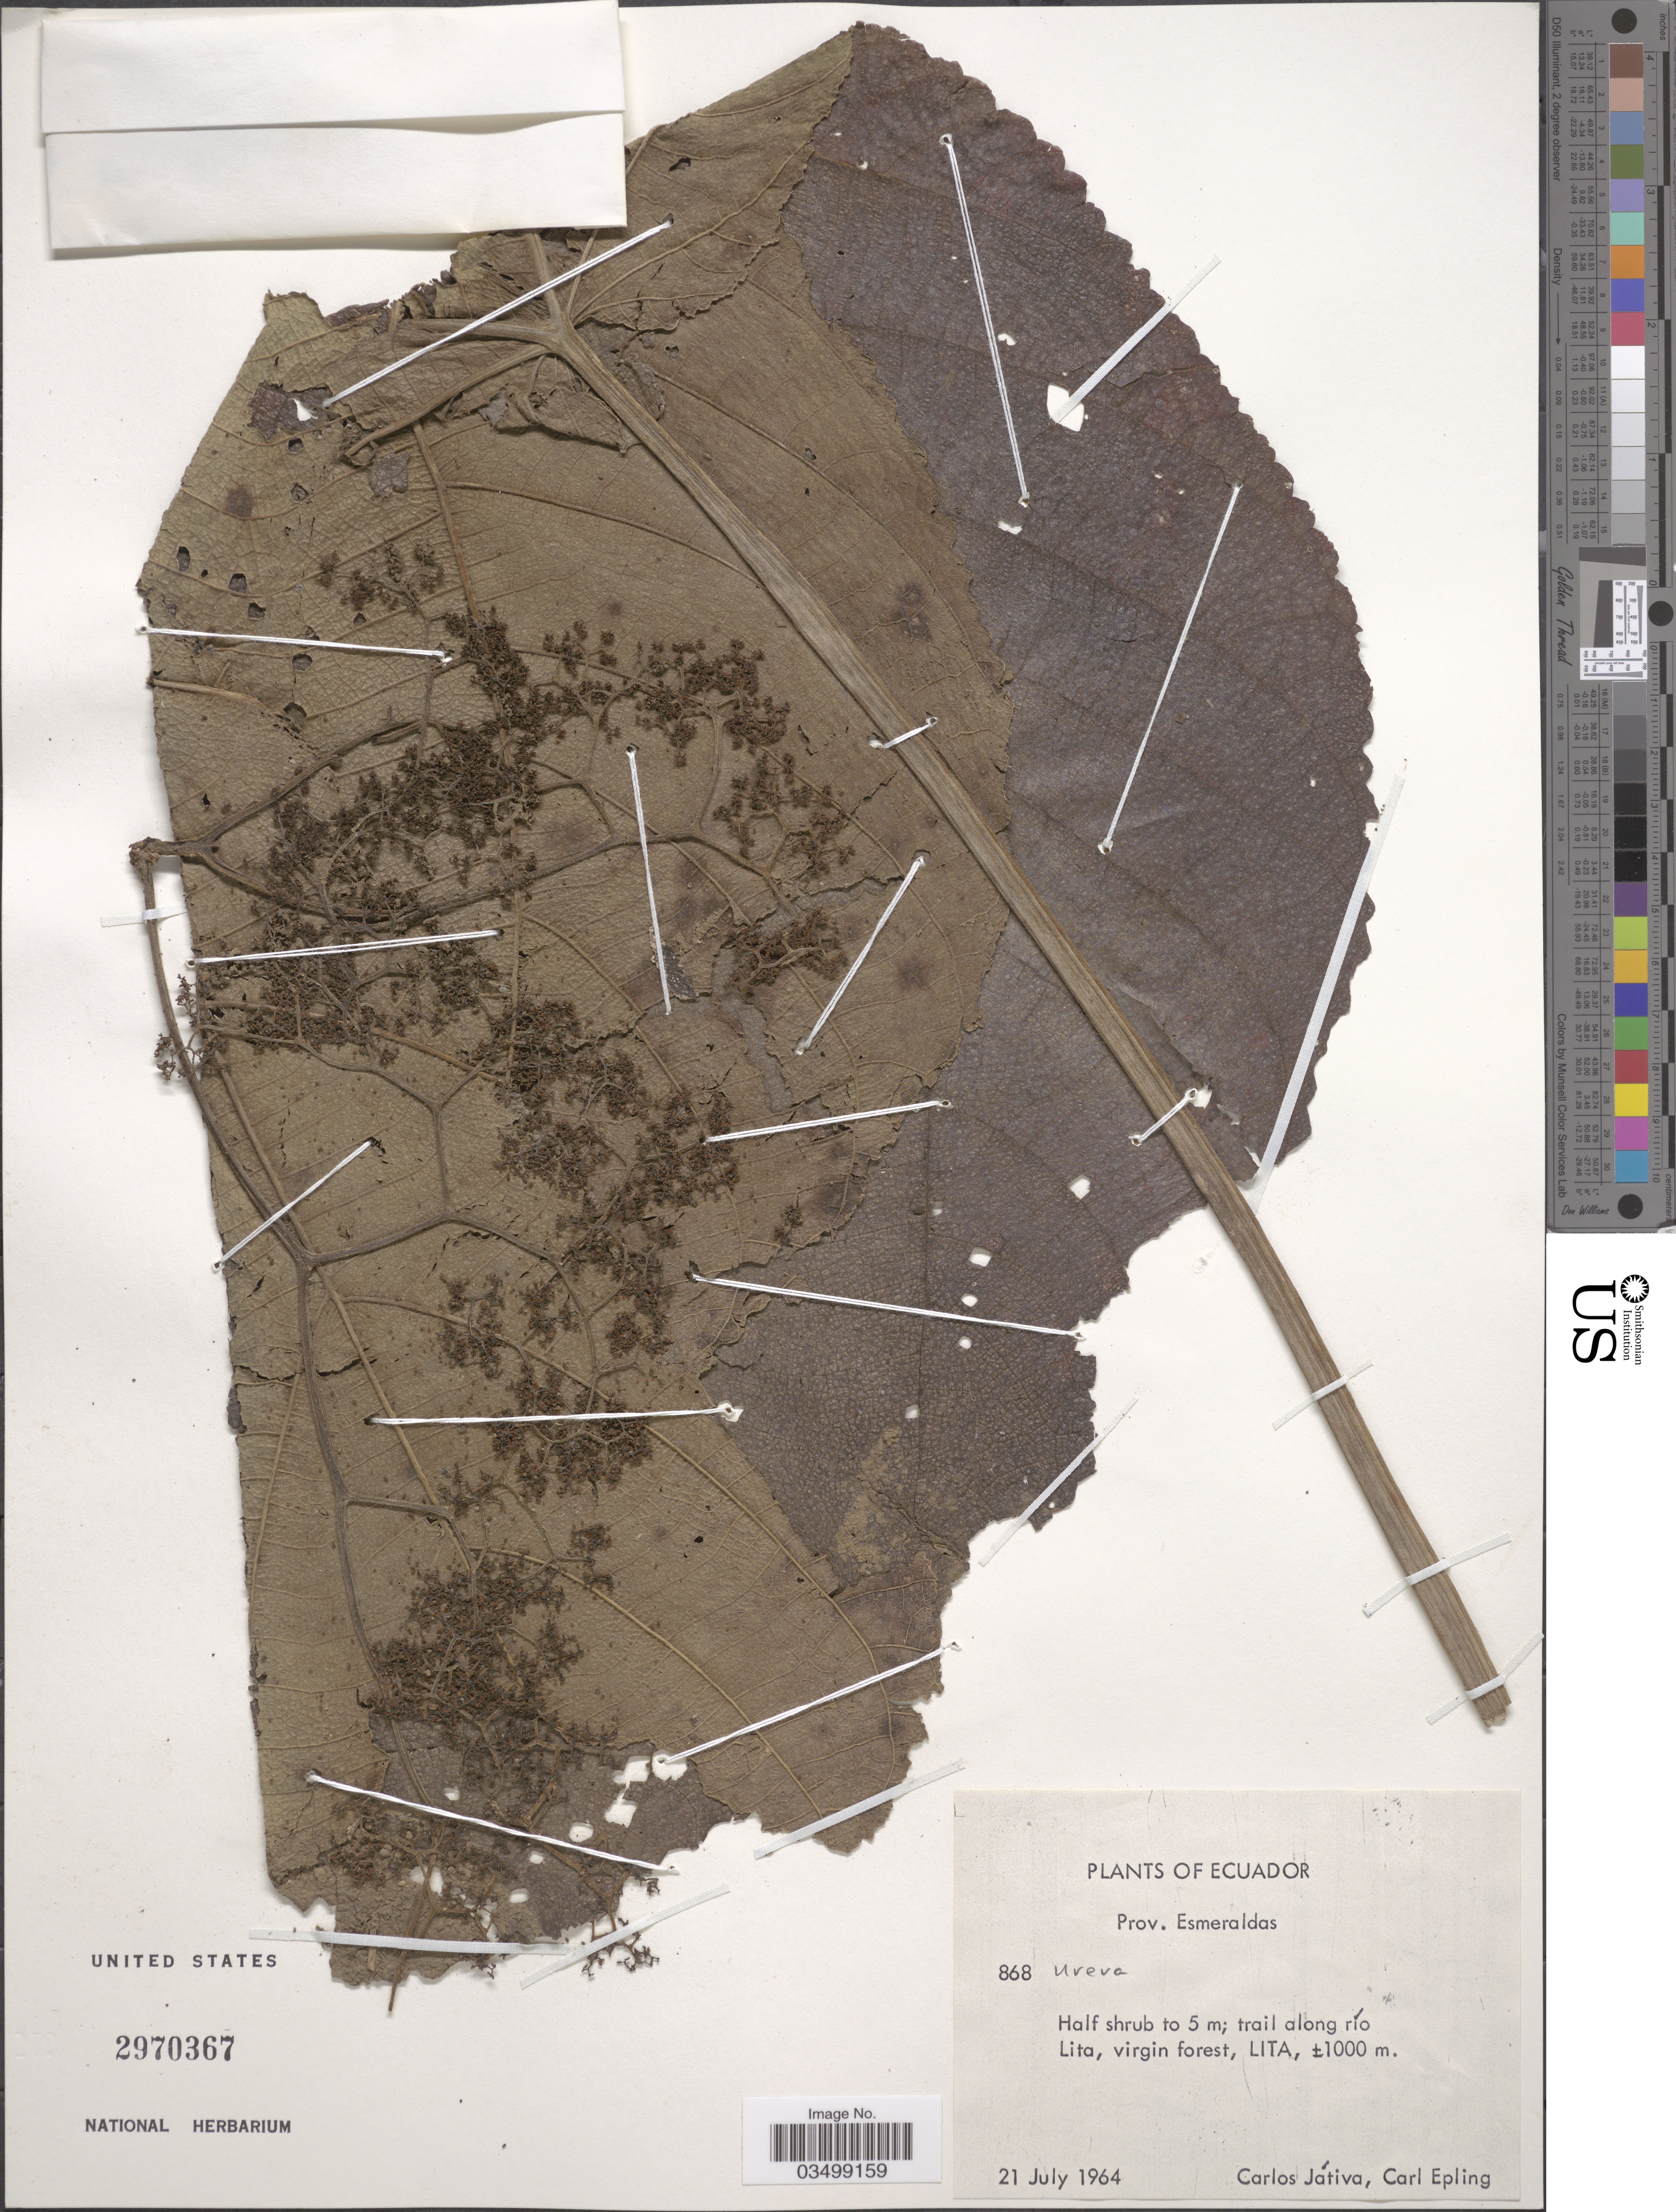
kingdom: Plantae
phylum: Tracheophyta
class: Magnoliopsida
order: Rosales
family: Urticaceae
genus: Urera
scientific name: Urera sp.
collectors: C. D. Játiva & C. C. Epling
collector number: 868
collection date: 1964-07-21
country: Ecuador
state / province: Esmeraldas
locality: Trail along río Lita, virgin forest, Lita.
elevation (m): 1000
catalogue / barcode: US 2970367